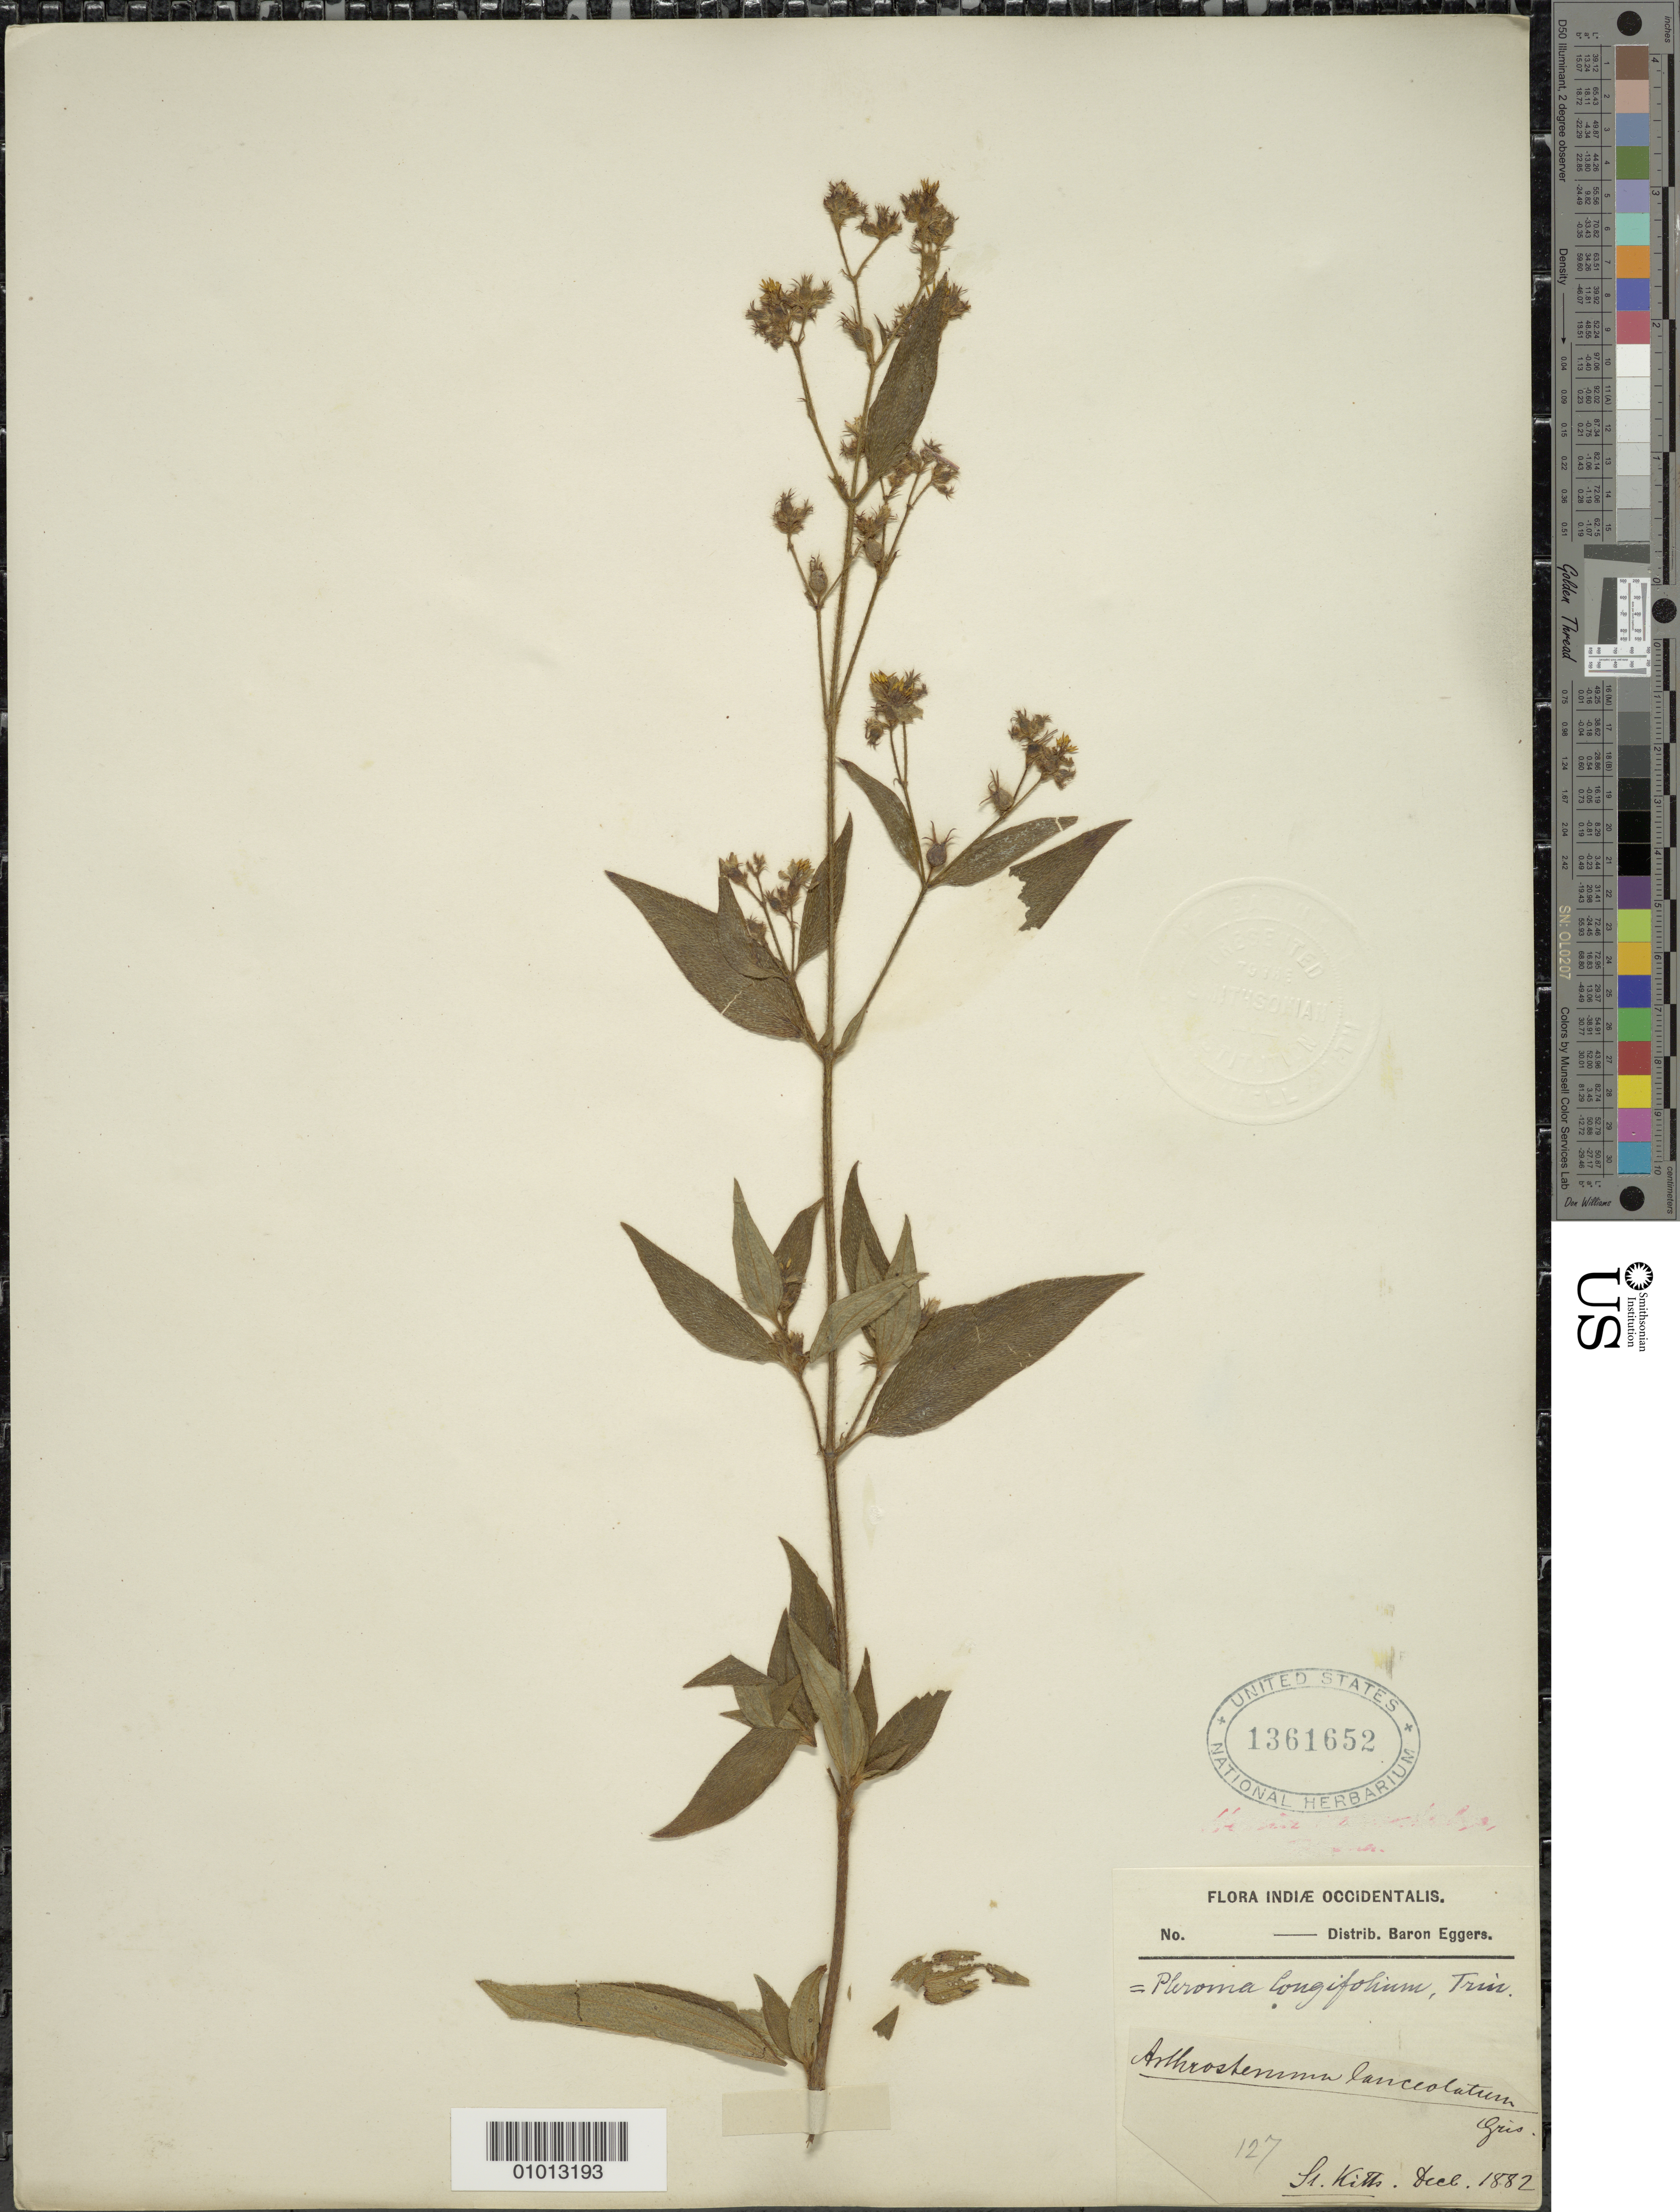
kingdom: Plantae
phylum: Tracheophyta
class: Magnoliopsida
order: Myrtales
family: Melastomataceae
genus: Chaetogastra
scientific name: Chaetogastra longifolia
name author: (Vahl) DC.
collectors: H. F. A. von Eggers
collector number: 127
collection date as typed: Dec 1882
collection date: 1882-12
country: St. Christopher-Nevis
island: St. Christopher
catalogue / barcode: US 1361652